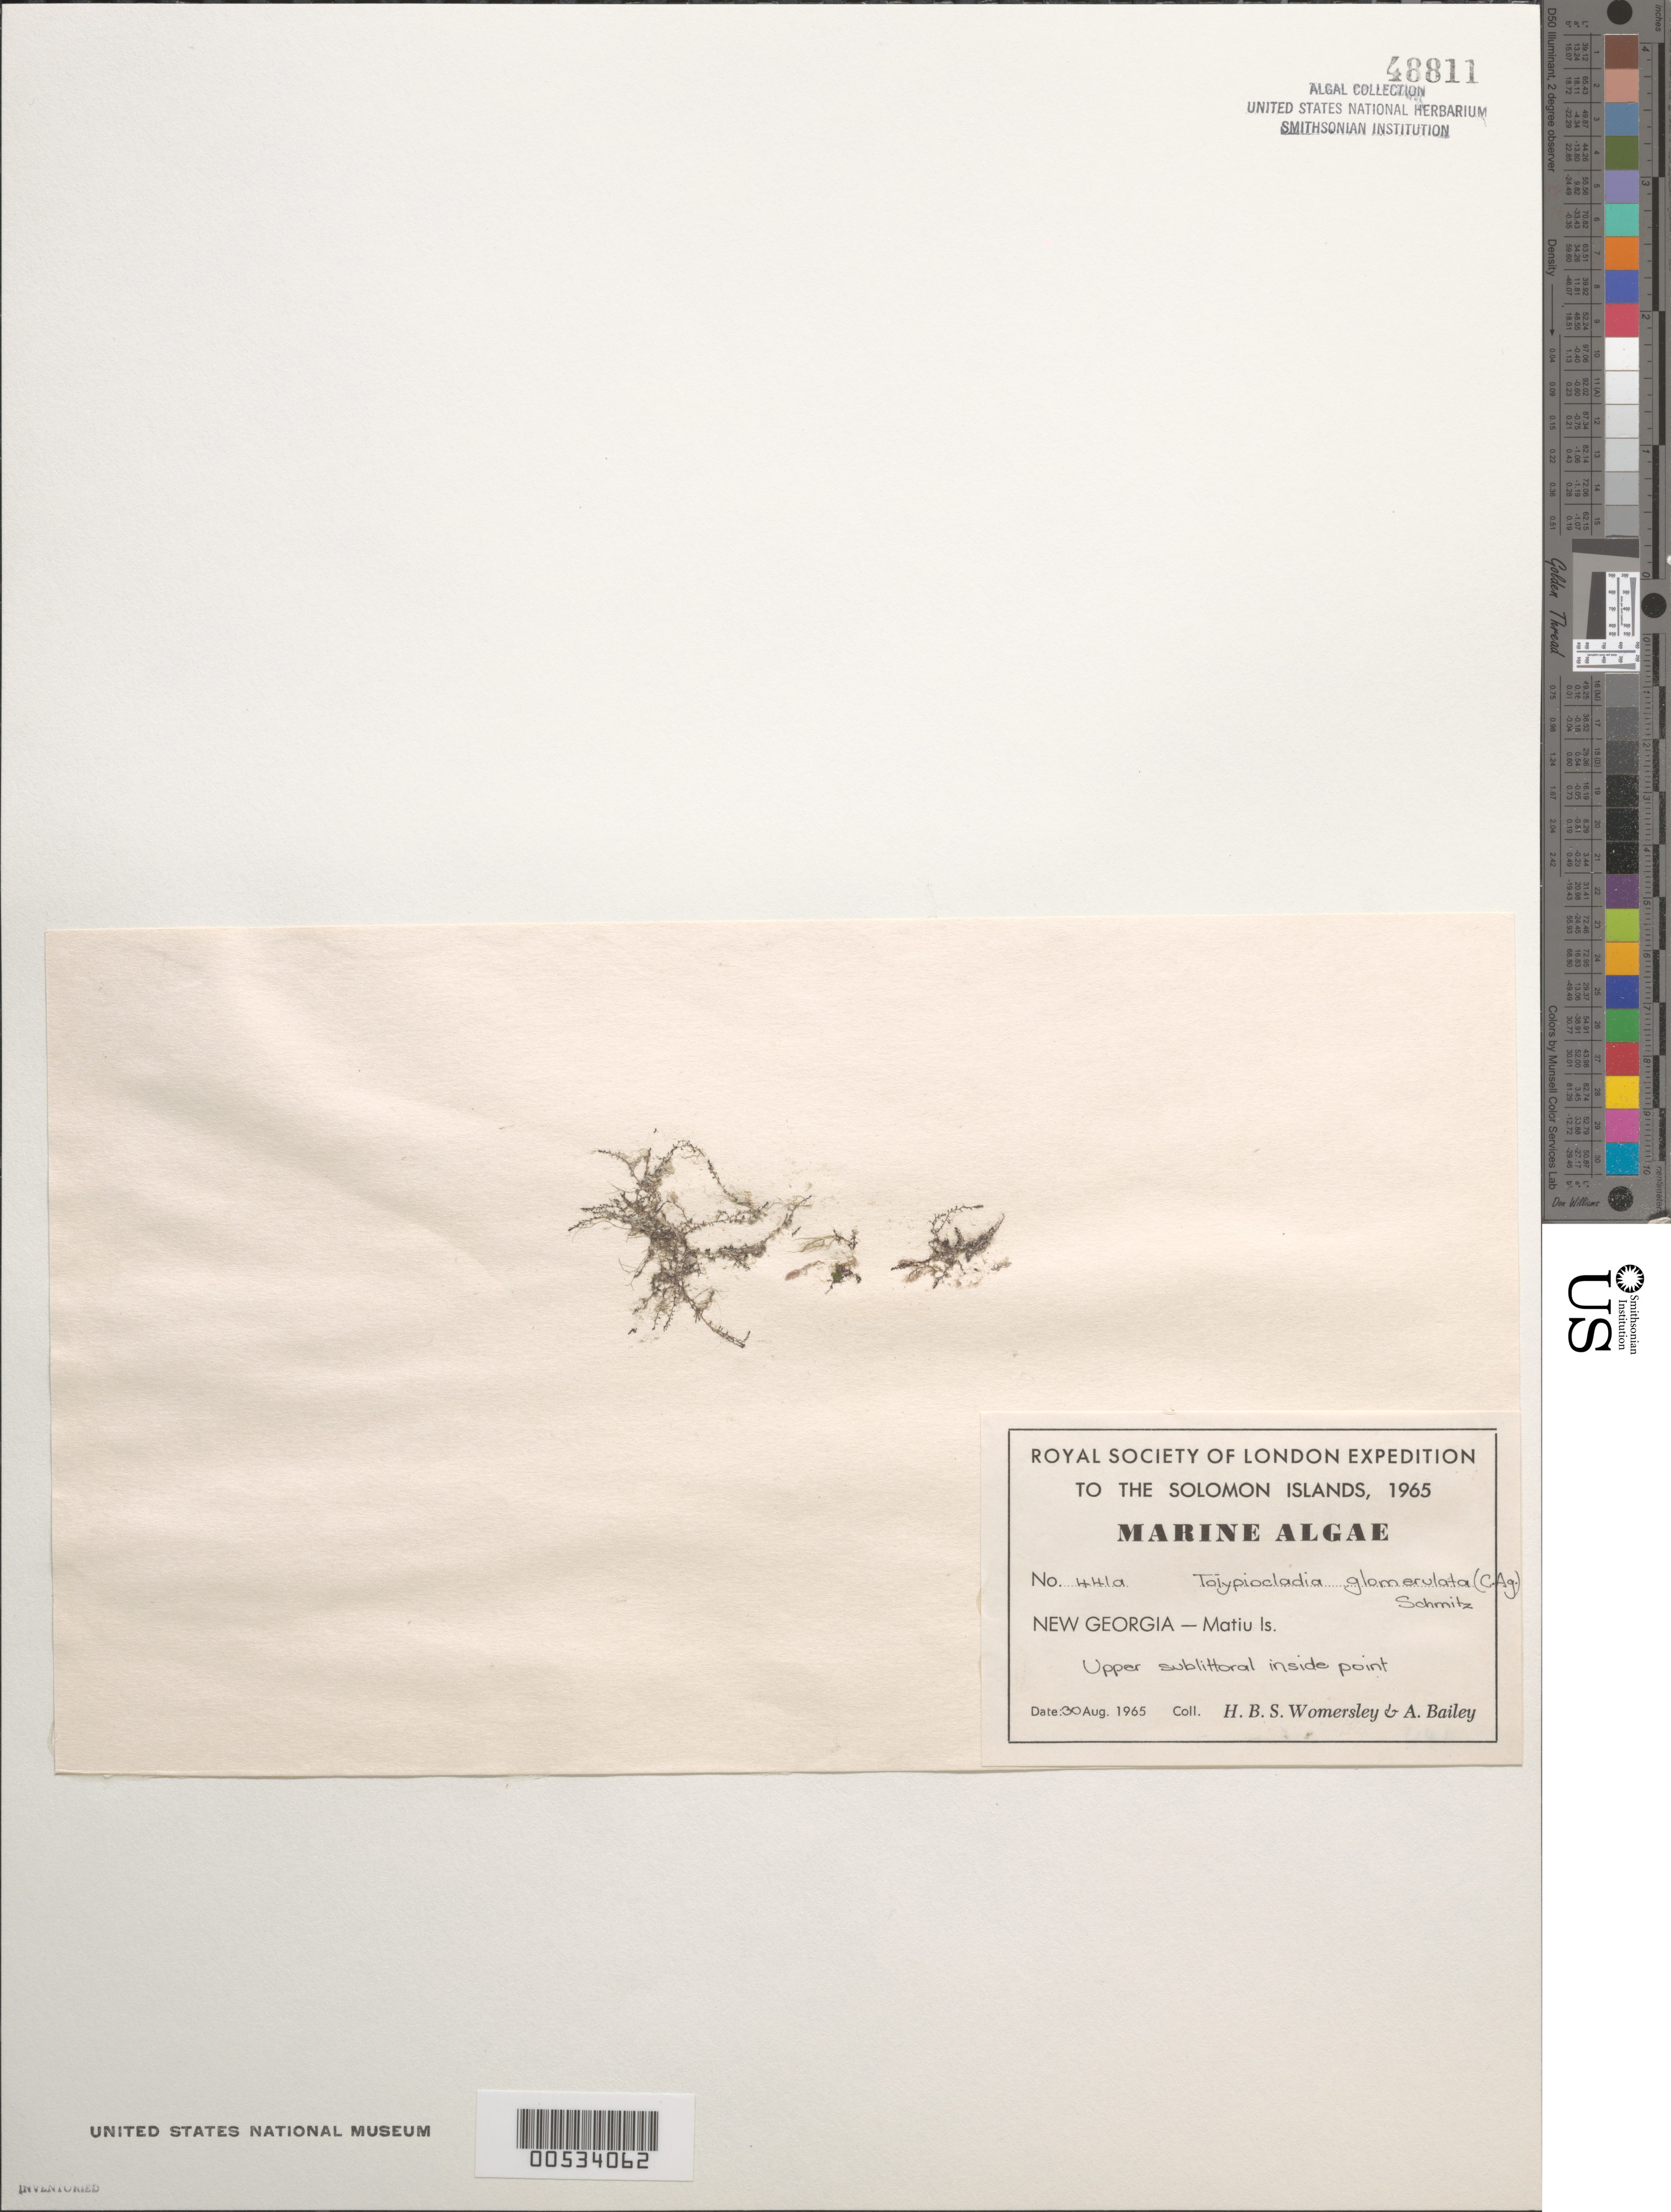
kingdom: Plantae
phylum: Rhodophyta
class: Florideophyceae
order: Ceramiales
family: Rhodomelaceae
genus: Tolypiocladia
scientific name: Tolypiocladia glomerulata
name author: (C. Agardh) F. Schmitz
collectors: H. B. S. Womersley & A. Bailey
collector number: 441a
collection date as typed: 30 Aug 1965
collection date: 1965-08-30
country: Solomon Islands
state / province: Western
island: Matiu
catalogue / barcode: US 48811